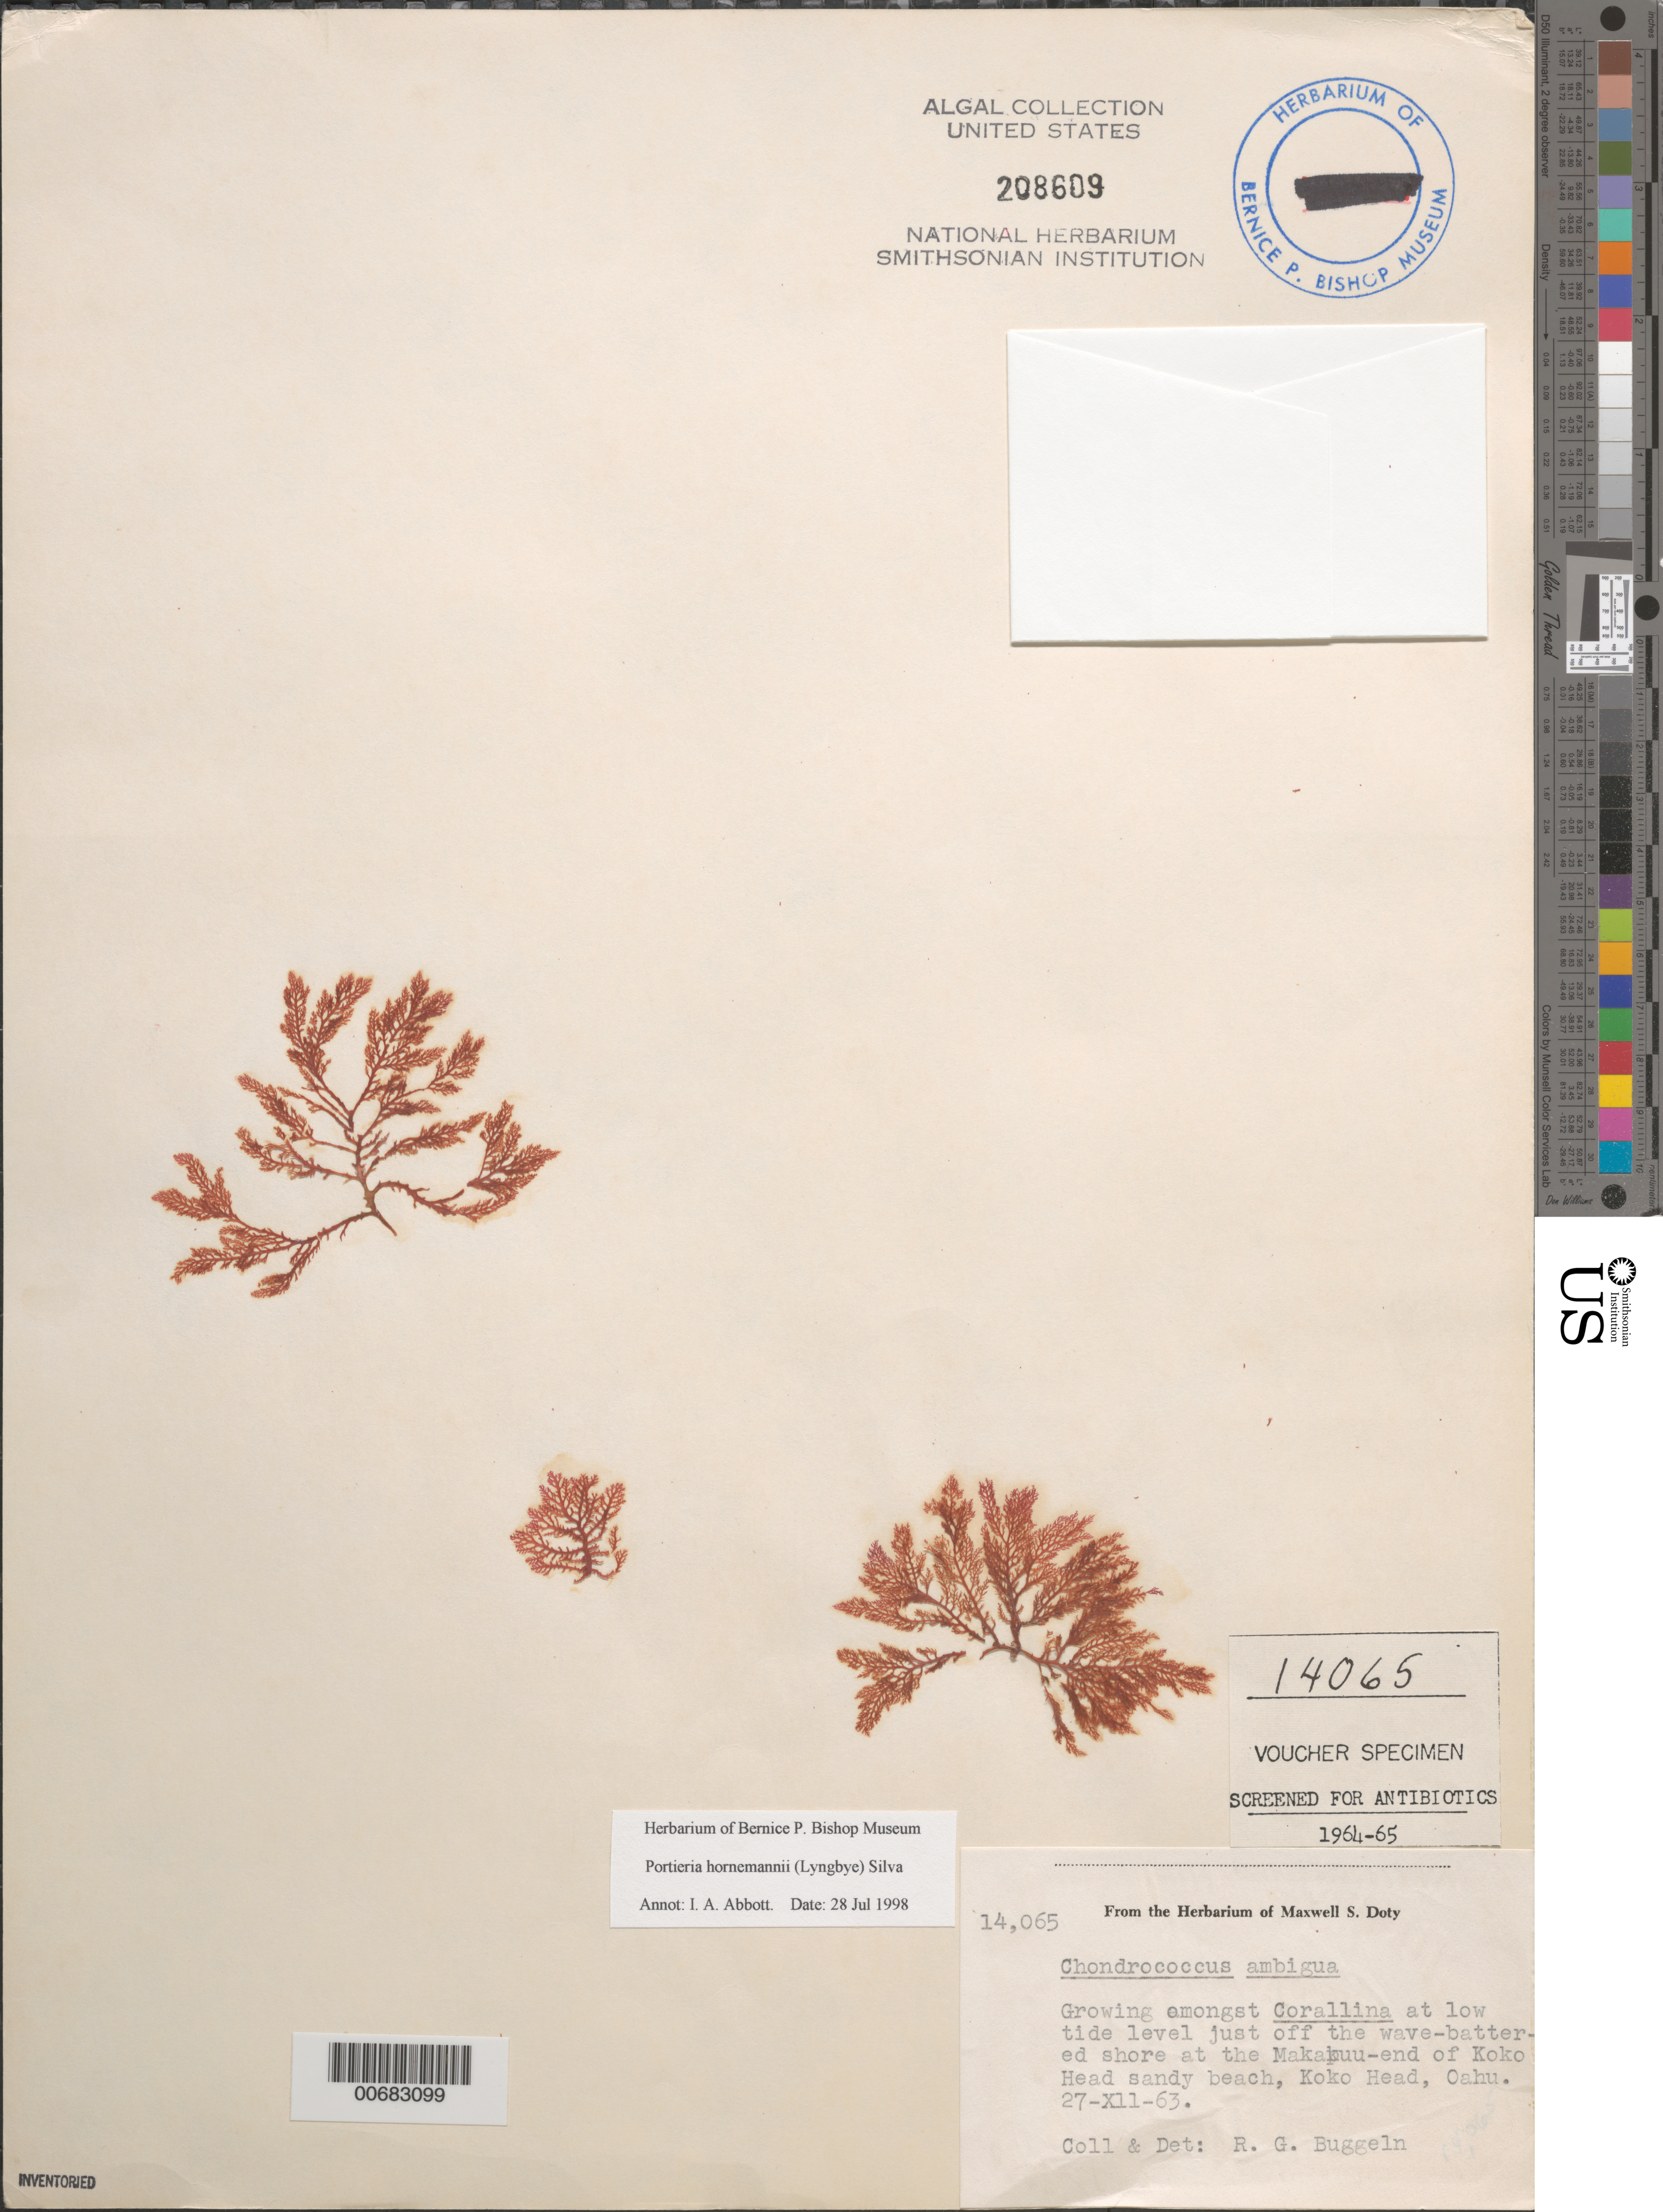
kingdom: Plantae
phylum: Rhodophyta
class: Florideophyceae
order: Gigartinales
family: Rhizophyllidaceae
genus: Portieria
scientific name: Portieria hornemannii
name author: (Lyngbye) P.C. Silva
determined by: Abbott, Isabella A.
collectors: R. Buggeln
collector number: MSD 14065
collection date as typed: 27 Dec 1963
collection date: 1963-12-27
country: United States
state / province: Hawaii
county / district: Honolulu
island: Oahu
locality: Koko Head, Makapuu end of Koko Head sandy beach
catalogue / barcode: US 208609